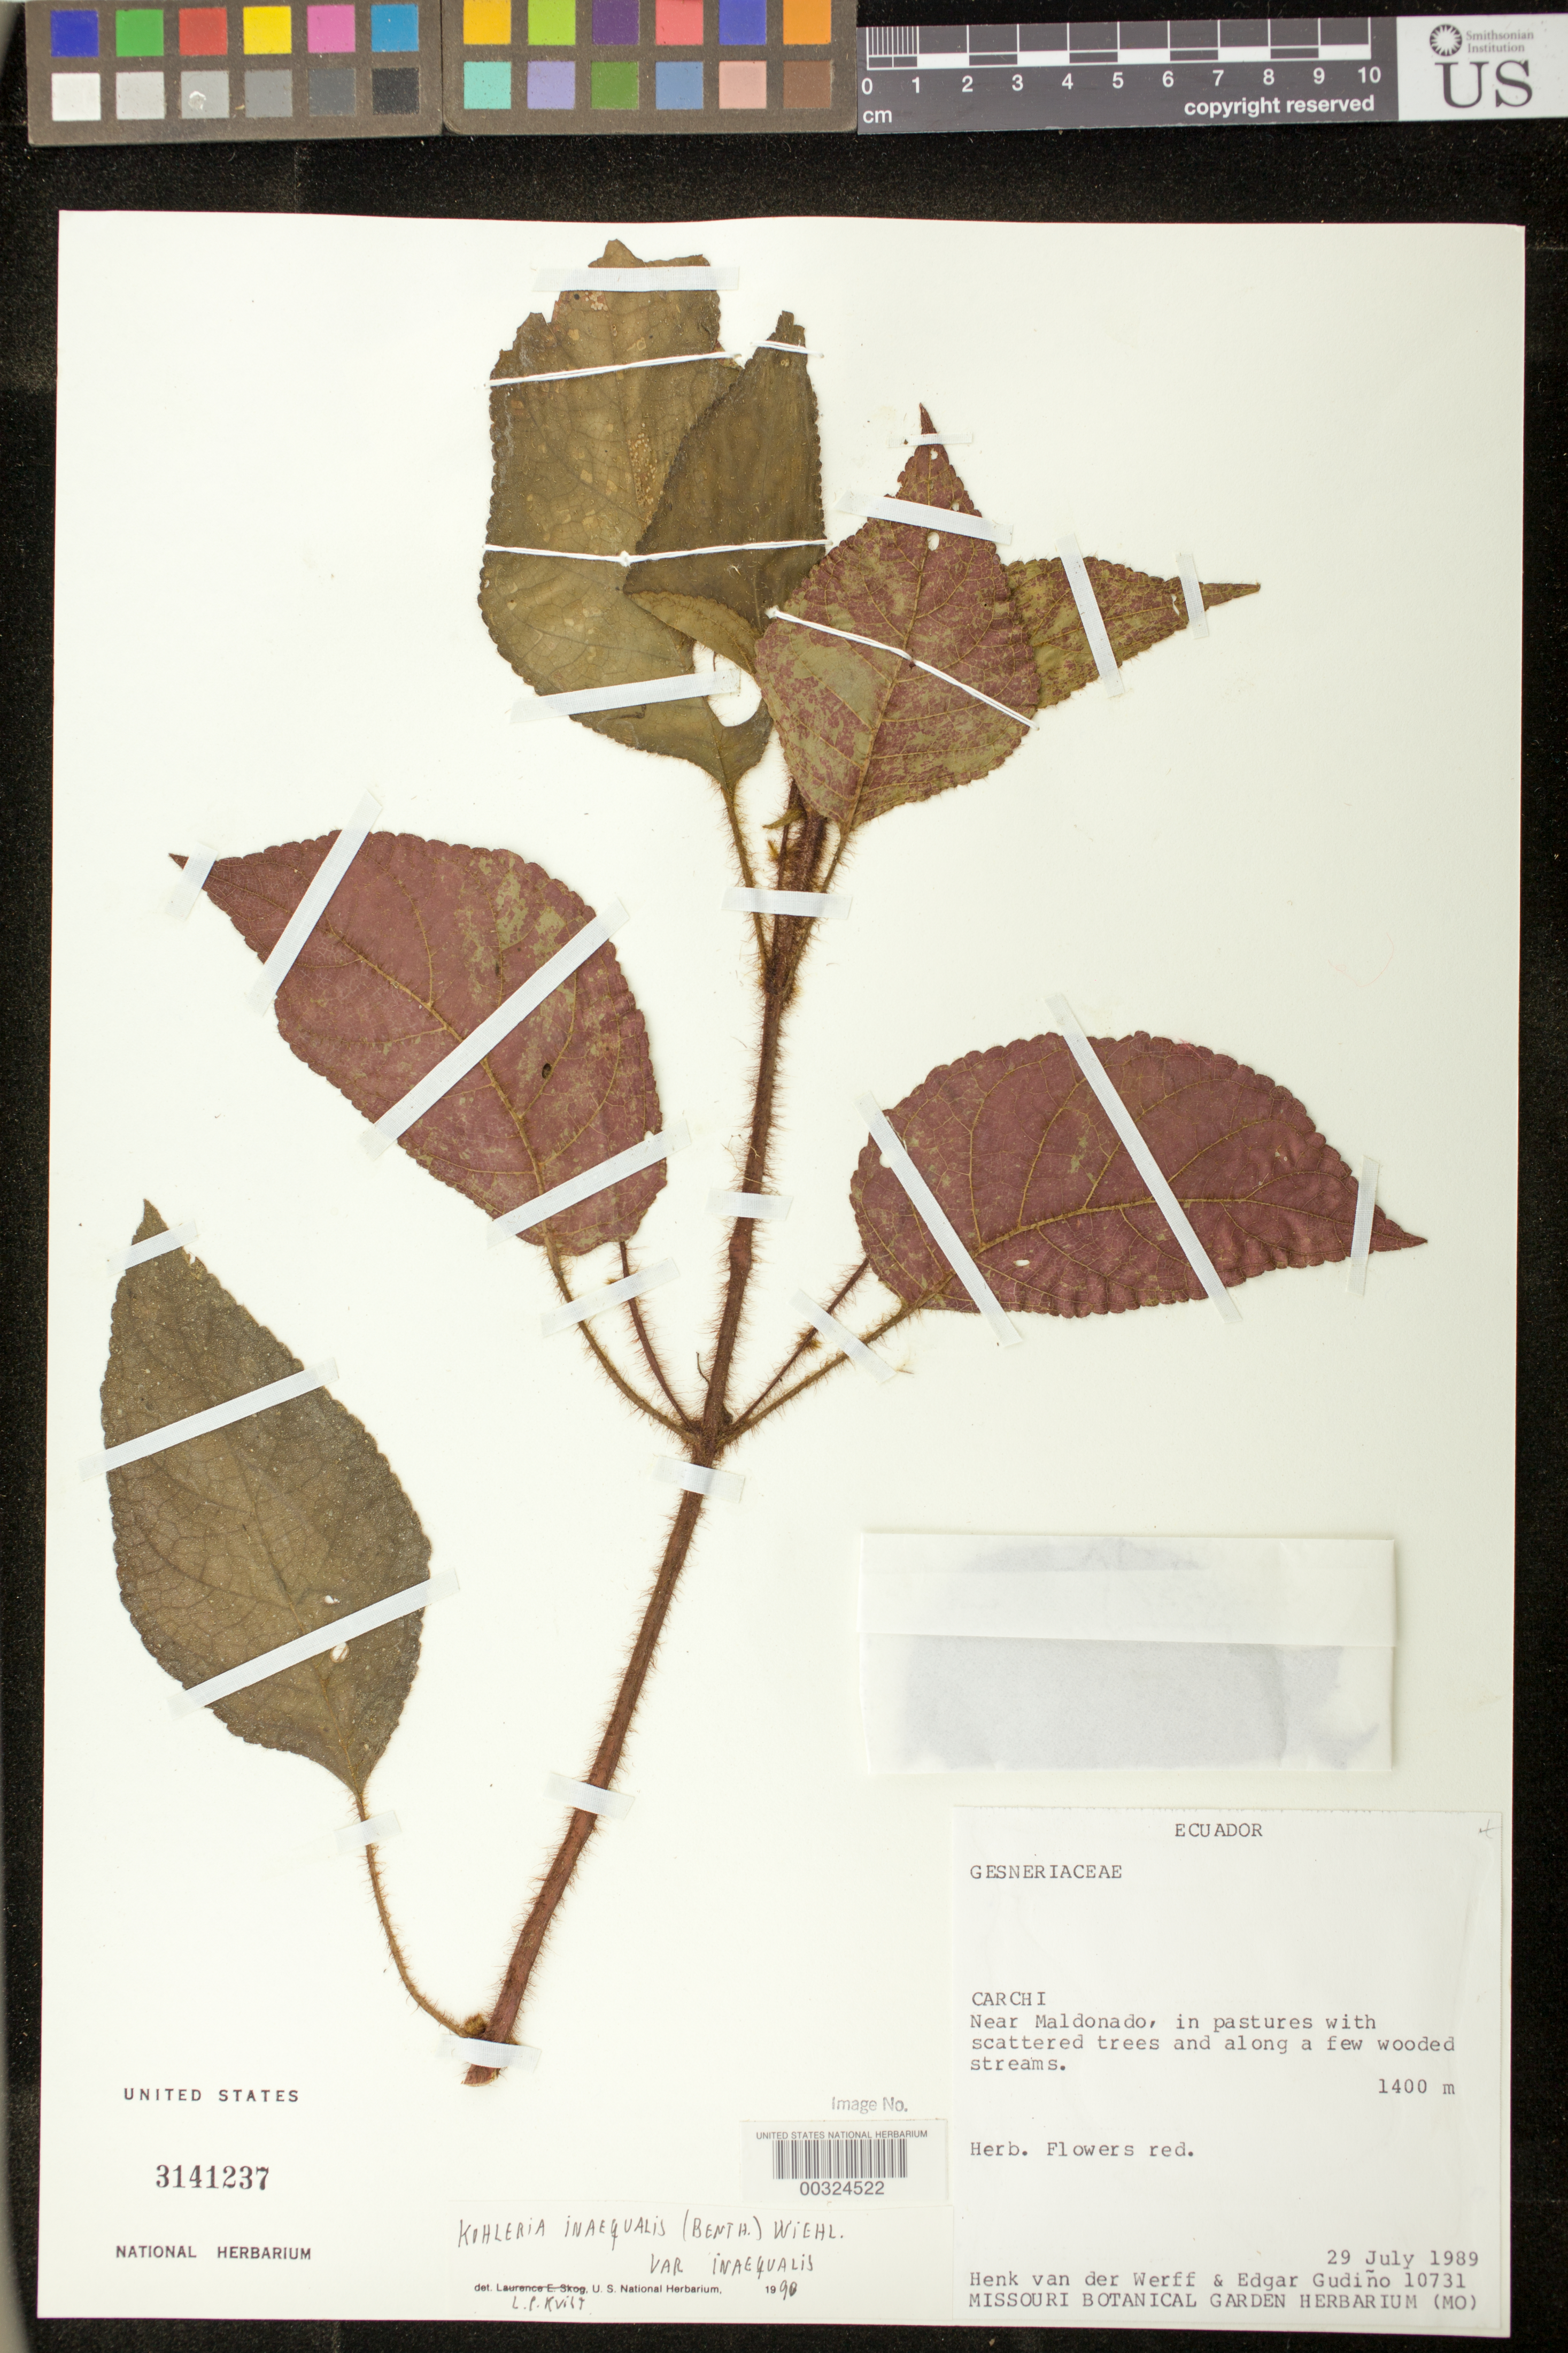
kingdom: Plantae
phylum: Tracheophyta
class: Magnoliopsida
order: Lamiales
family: Gesneriaceae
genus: Kohleria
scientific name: Kohleria inaequalis var. inaequalis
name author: (Benth.) Wiehler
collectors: H. van der Werff & E. Gudiño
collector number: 10731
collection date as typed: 29 Jul 1989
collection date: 1989-07-29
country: Ecuador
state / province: Carchi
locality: Near Maldonado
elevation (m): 1400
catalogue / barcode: US 3141237